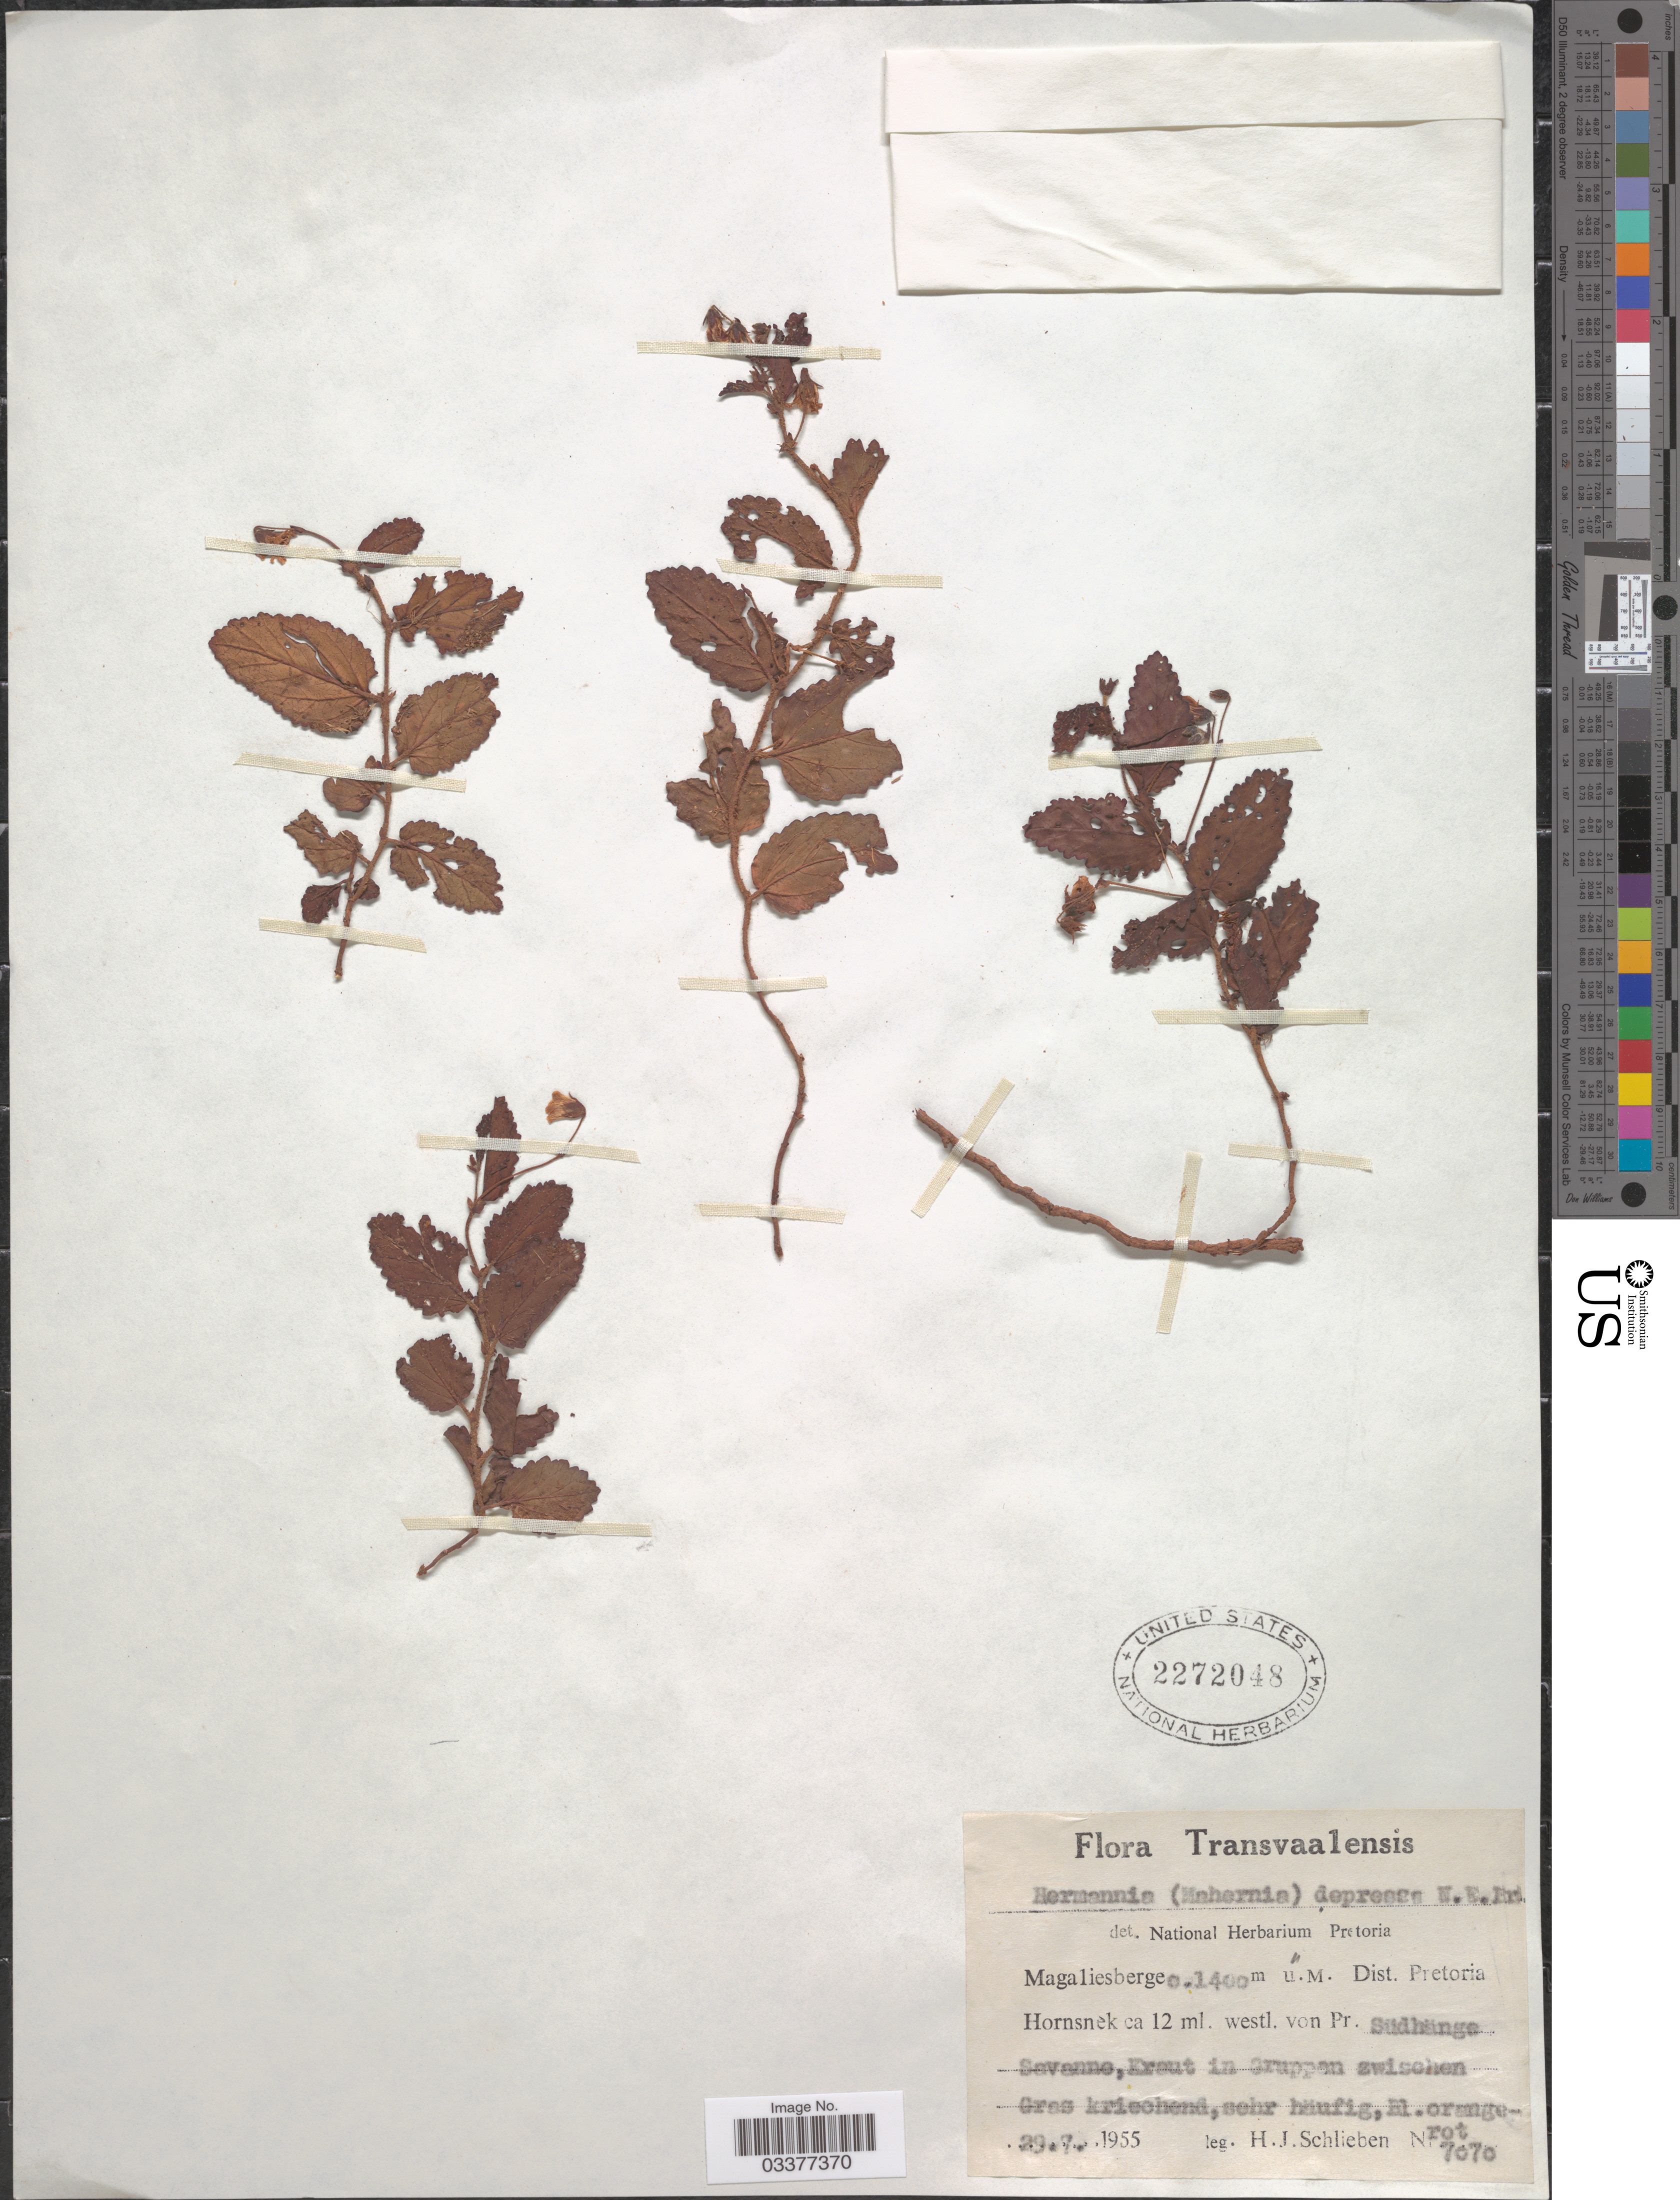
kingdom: Plantae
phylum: Tracheophyta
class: Magnoliopsida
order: Malvales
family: Malvaceae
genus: Hermannia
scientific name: Hermannia depressa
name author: N.E. Br.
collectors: H. J. Schlieben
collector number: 7070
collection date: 1955-07-29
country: South Africa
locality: Transvaalensis. Magaliesberge. Dist. Pretoria. Hornsnek ca 12 ml. westl. von Pr. Südhänge Savanne.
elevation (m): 1400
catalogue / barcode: US 2272048